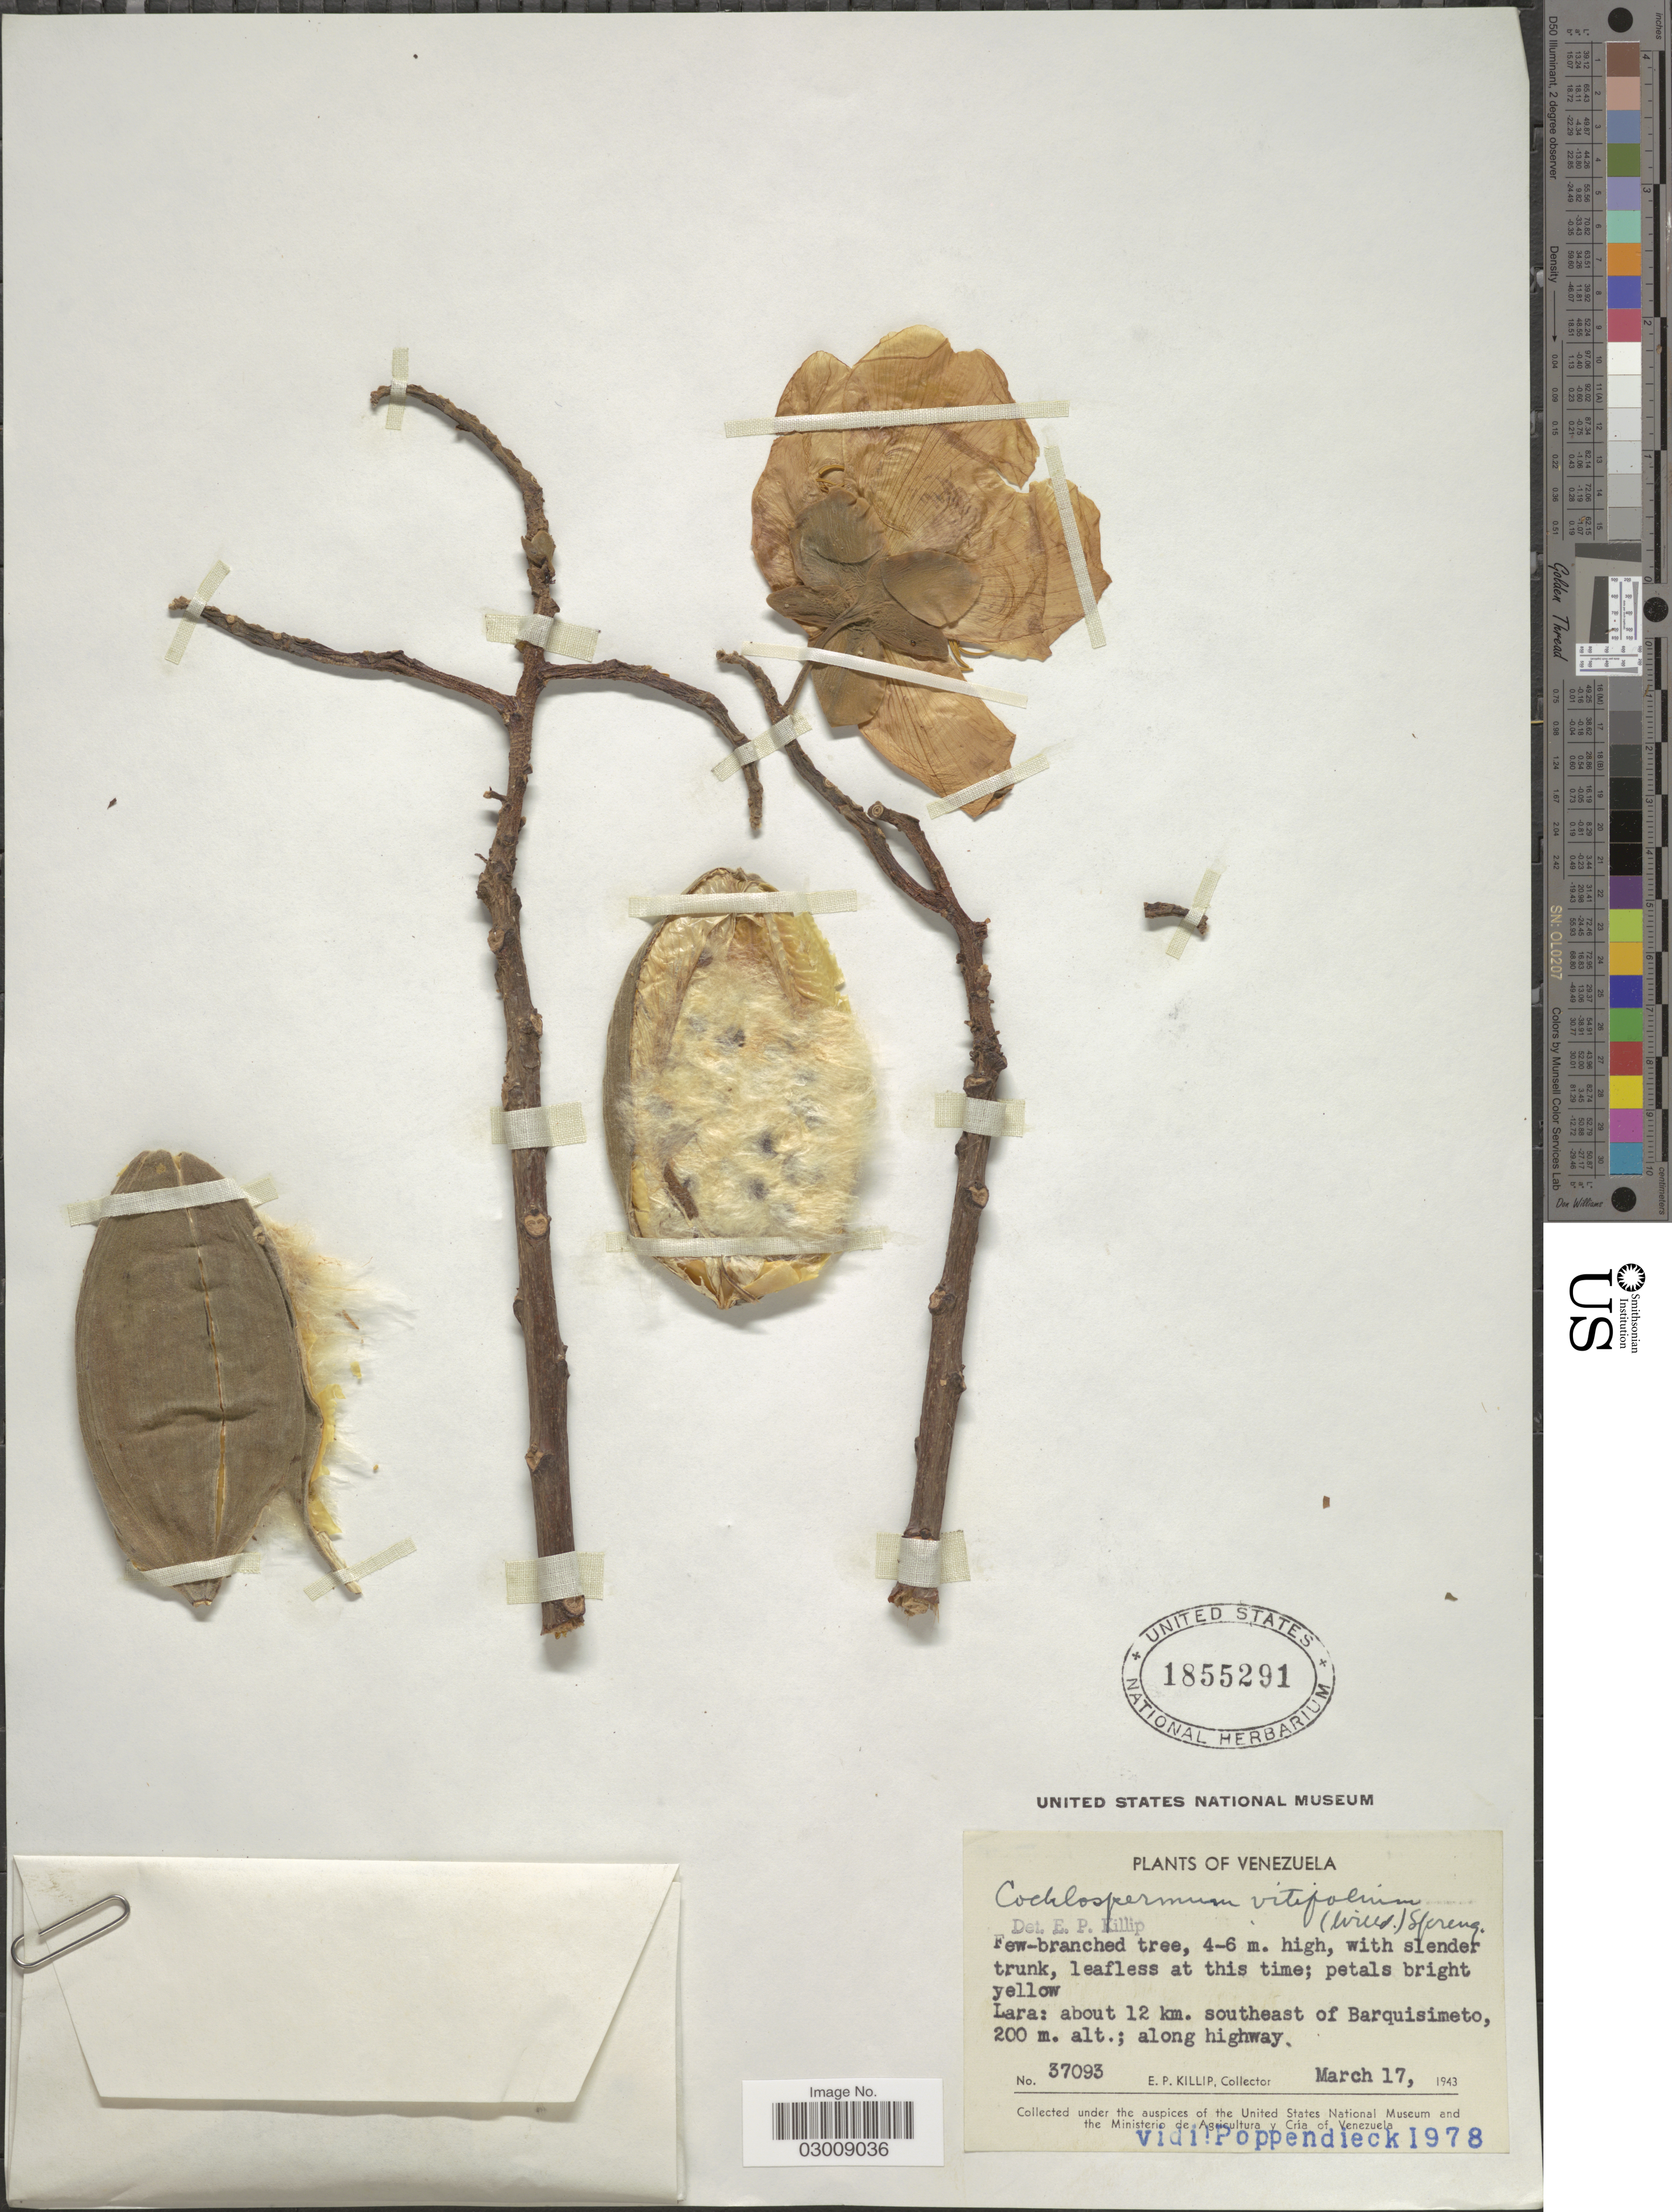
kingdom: Plantae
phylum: Tracheophyta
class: Magnoliopsida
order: Malvales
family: Cochlospermaceae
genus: Cochlospermum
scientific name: Cochlospermum vitifolium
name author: (Willd.) Spreng.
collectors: E. P. Killip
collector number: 37093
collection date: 1943-03-17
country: Venezuela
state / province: Lara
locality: About 12 km. southeast of Barquisimeto; along highway.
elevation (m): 200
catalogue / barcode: US 1855291